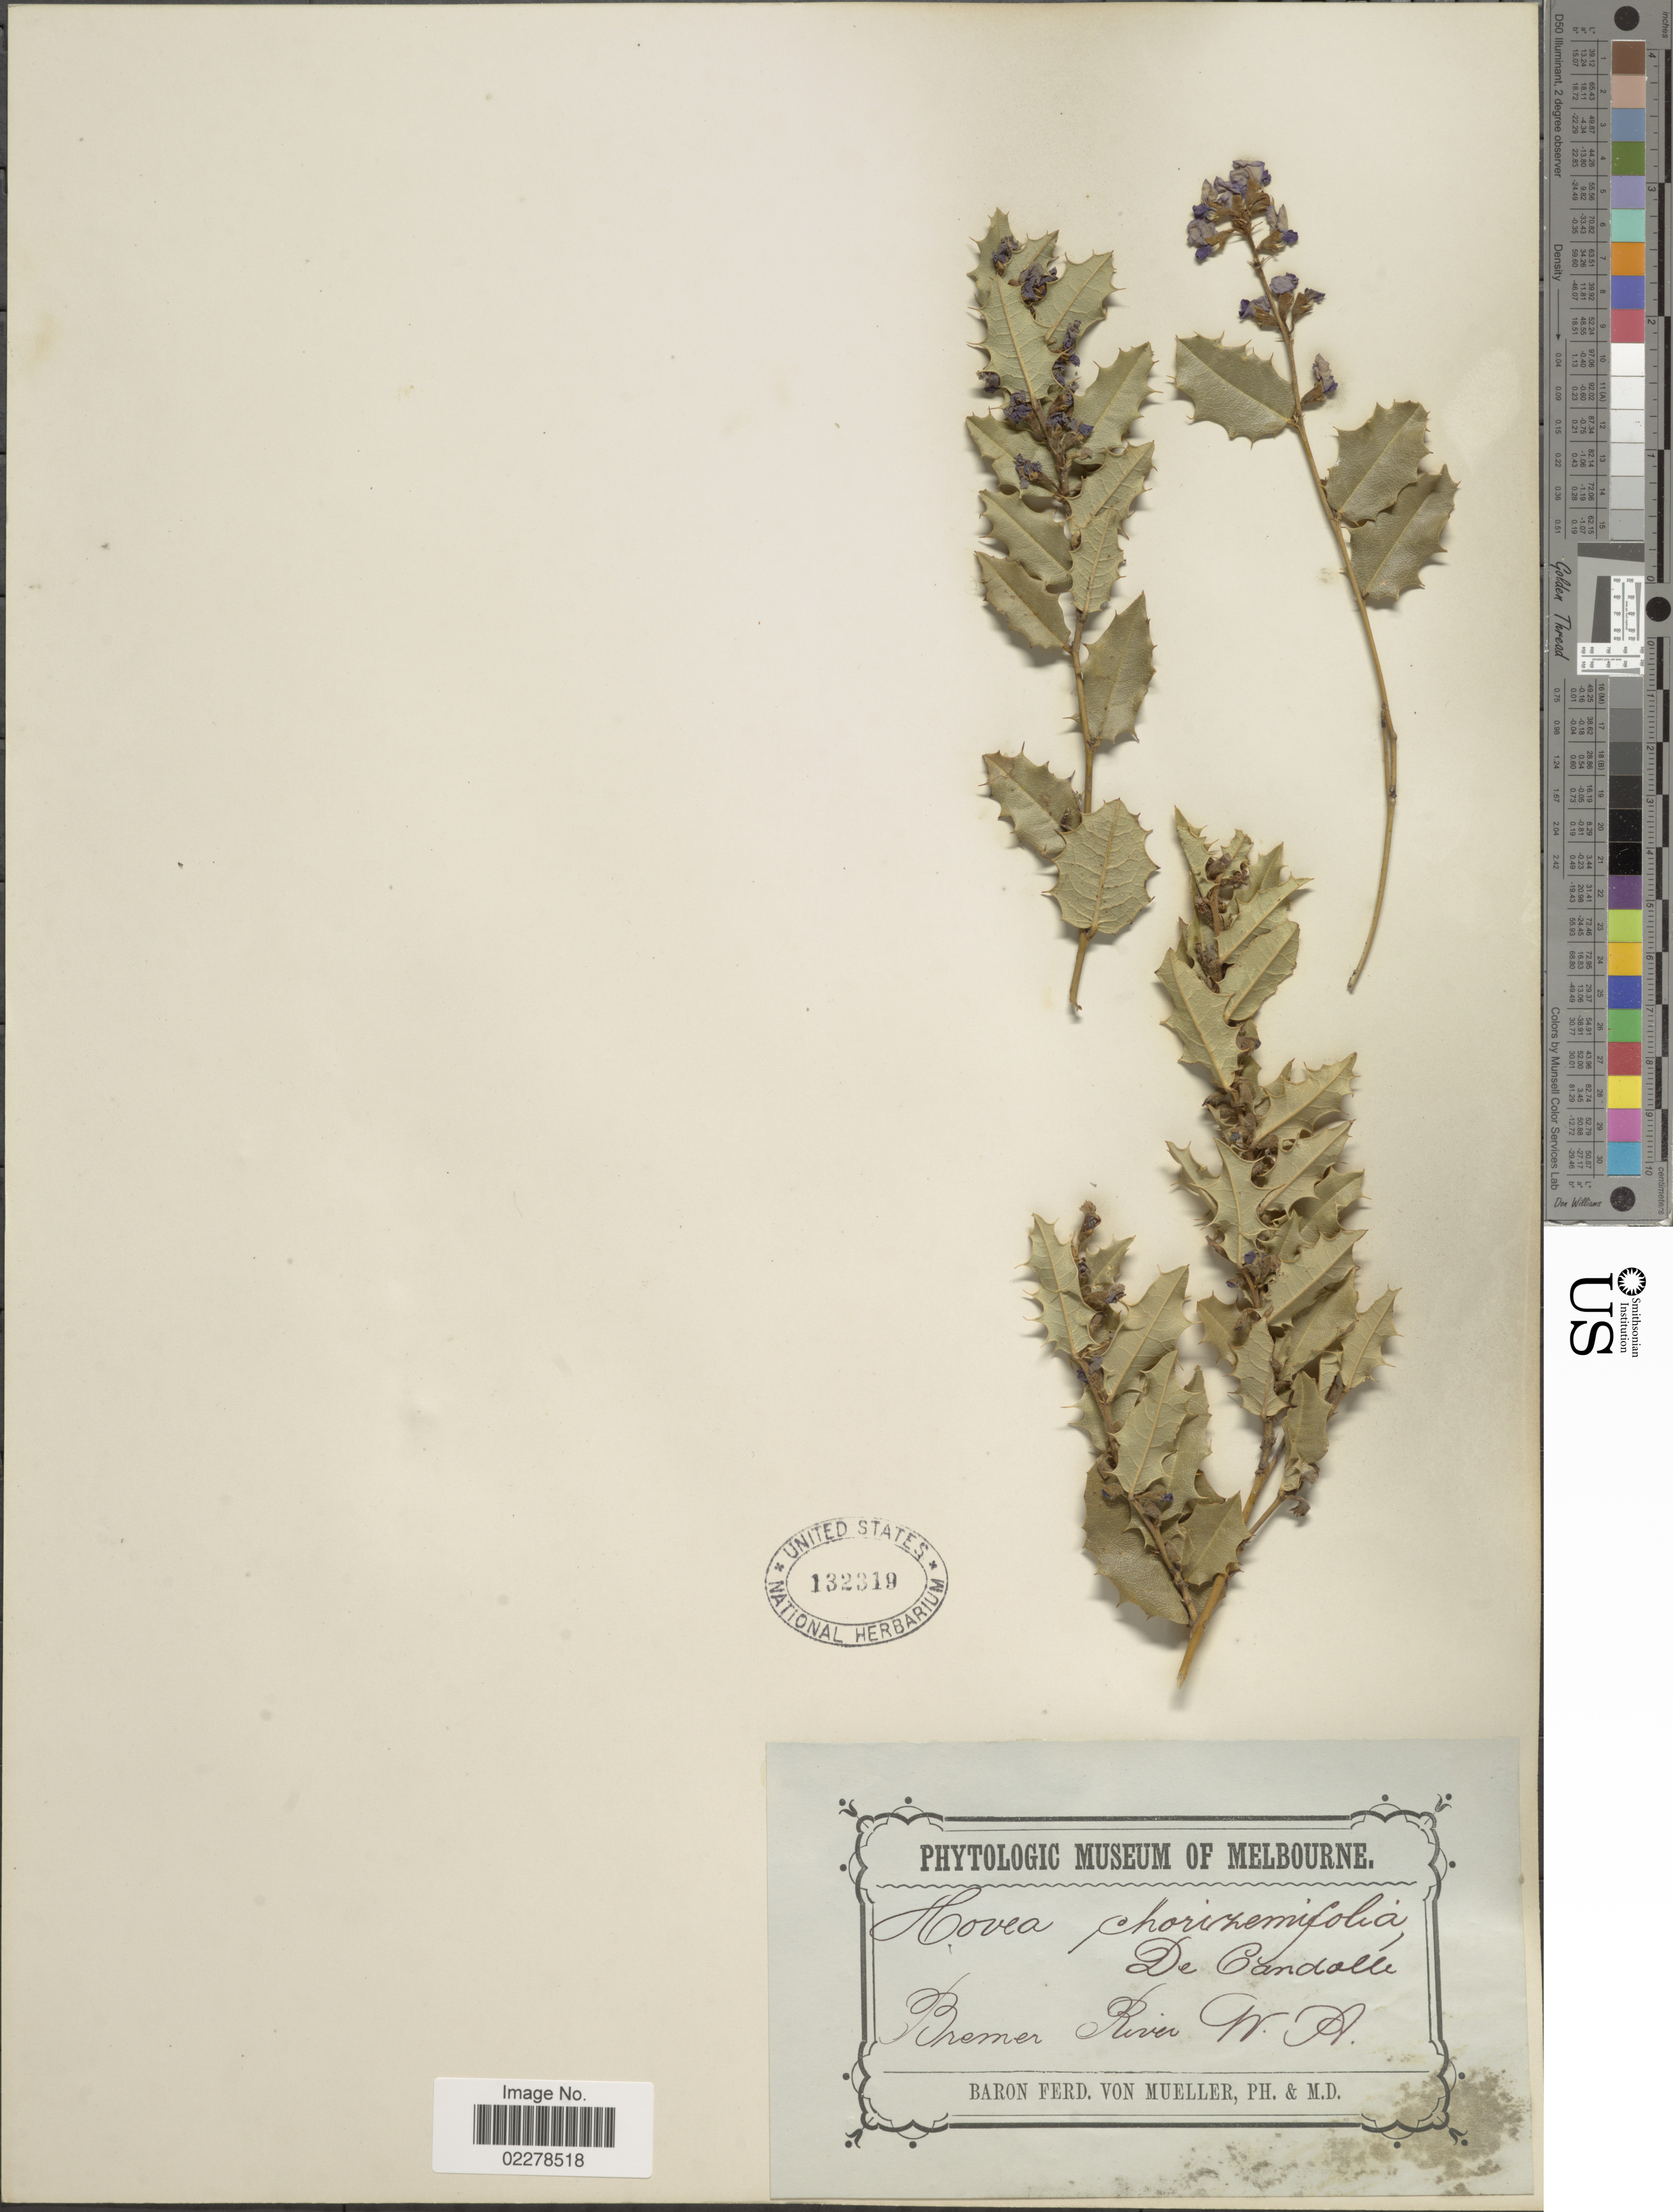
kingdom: Plantae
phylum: Tracheophyta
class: Magnoliopsida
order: Fabales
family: Fabaceae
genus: Hovea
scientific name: Hovea chorizemifolia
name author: DC.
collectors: F. von Mueller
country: Australia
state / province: Western Australia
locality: Bremer River, W.A.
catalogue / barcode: US 132319